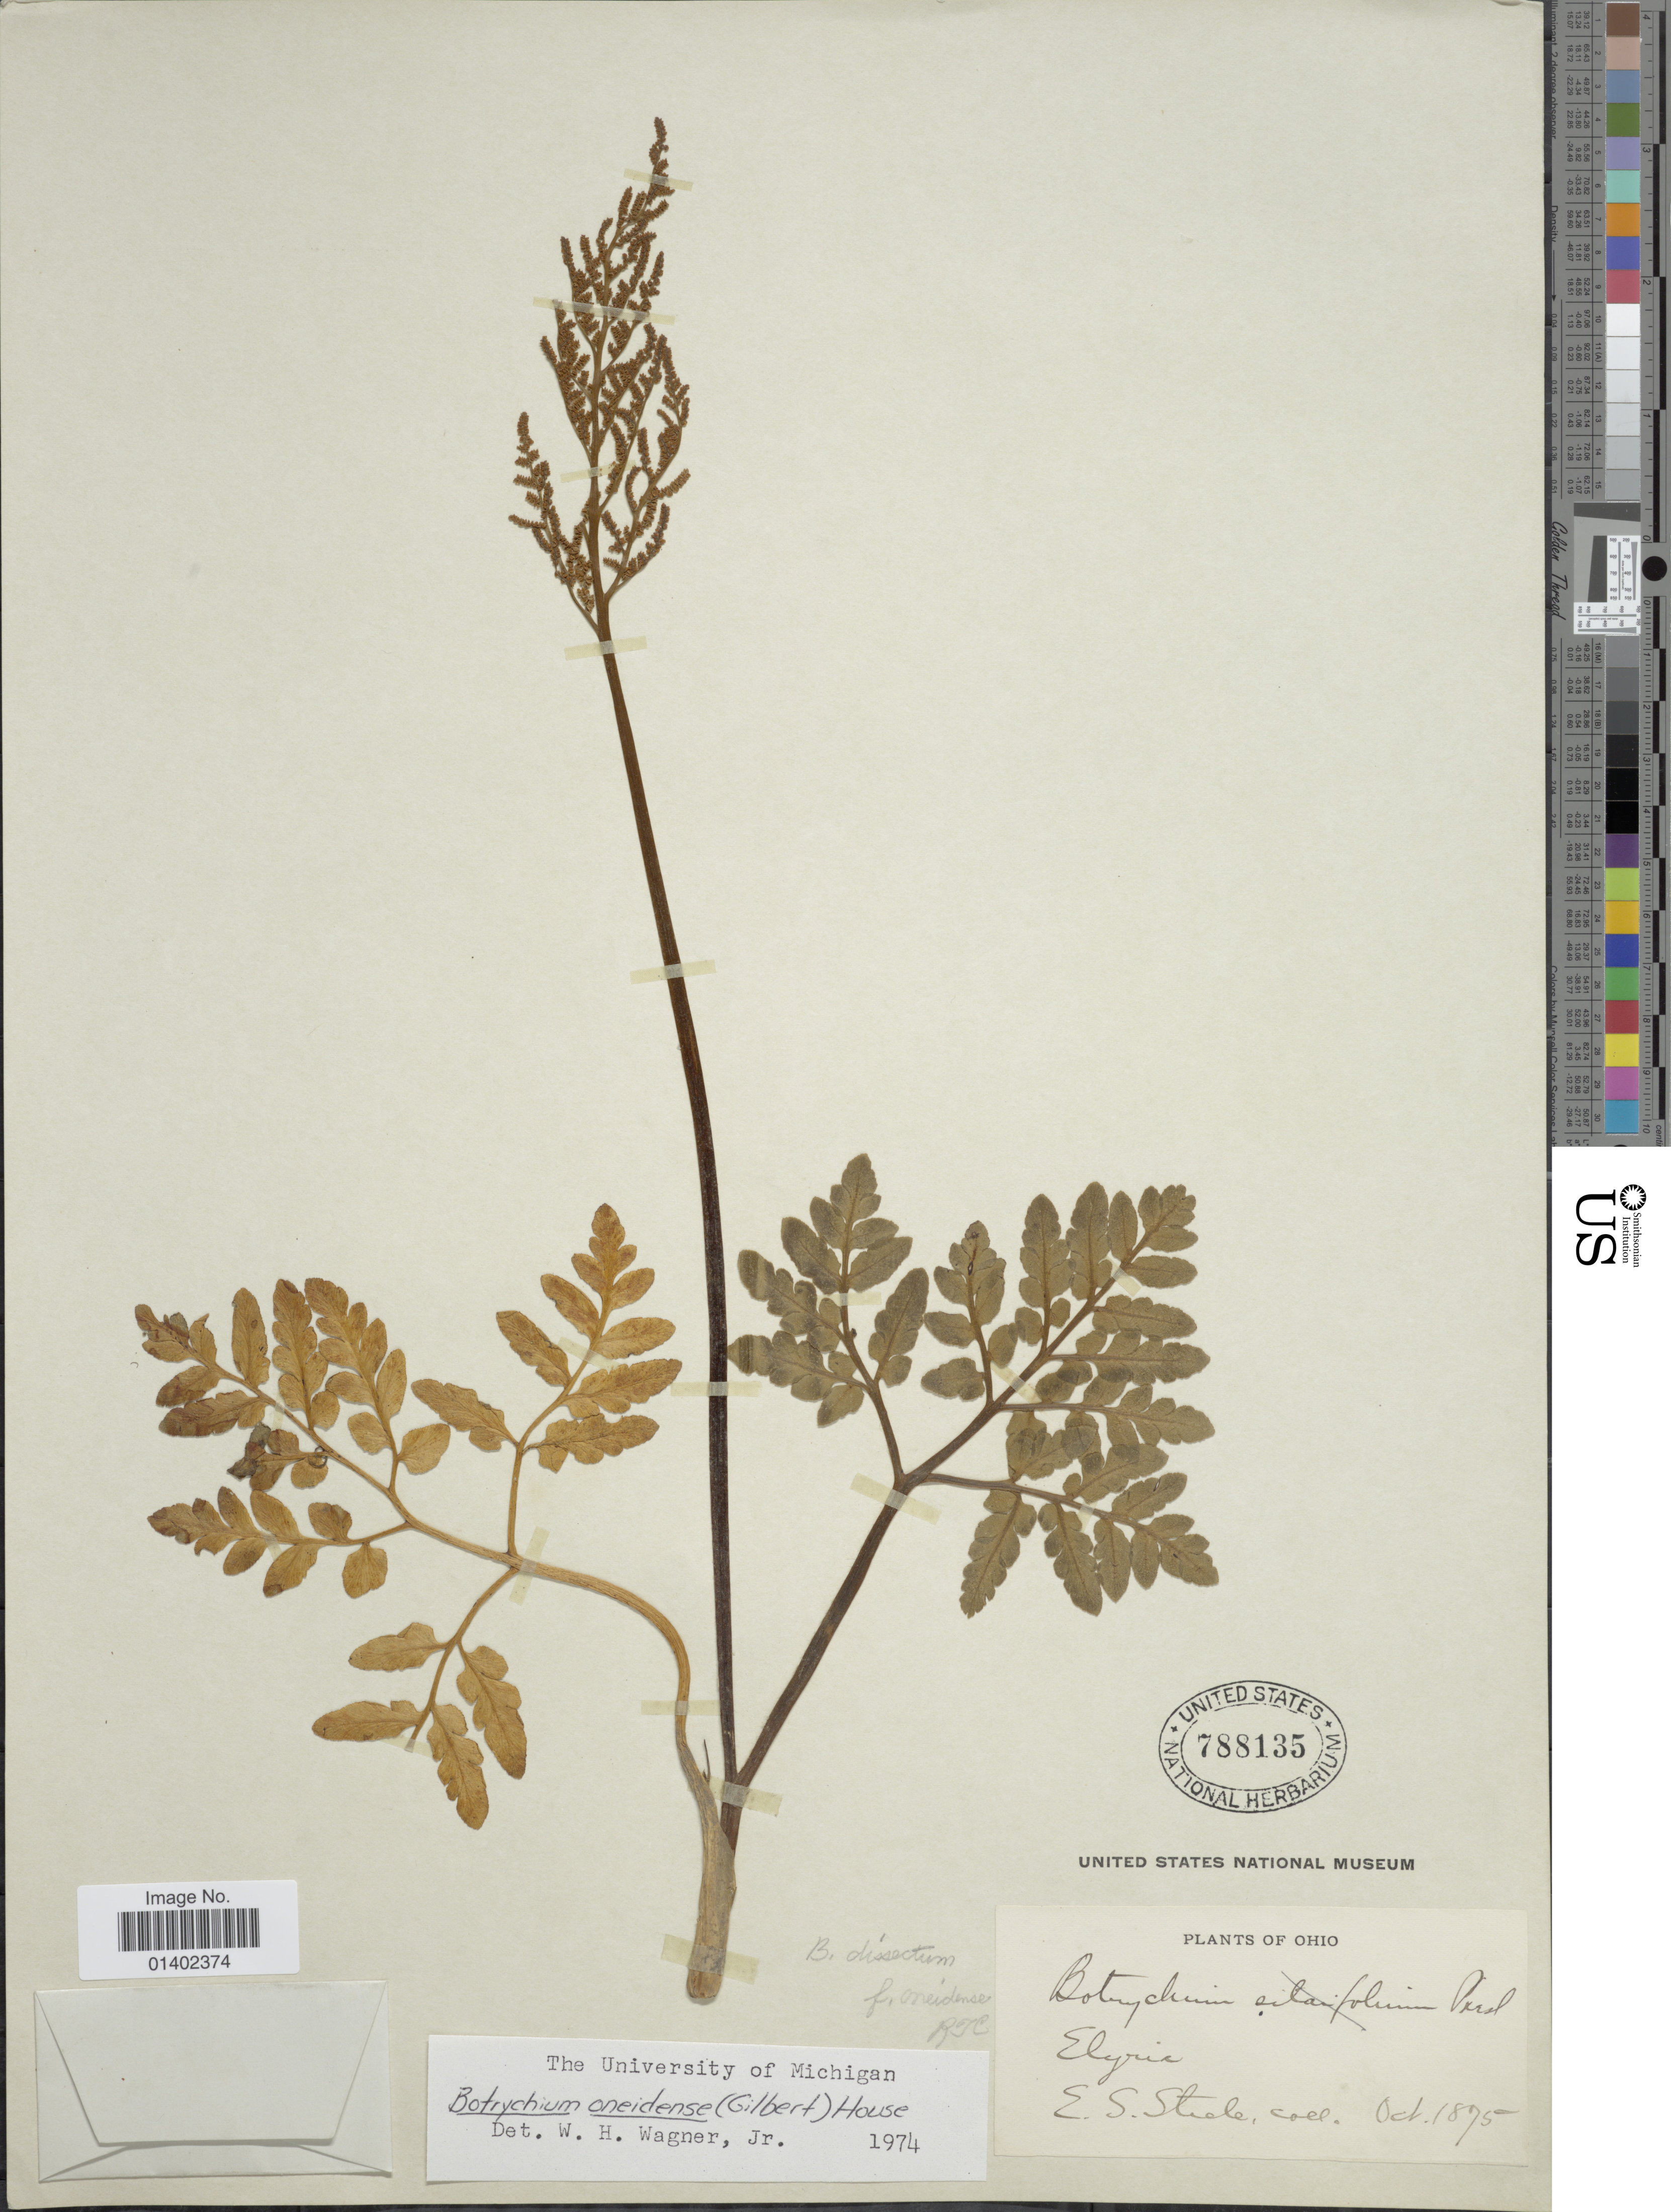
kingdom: Plantae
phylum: Tracheophyta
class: Polypodiopsida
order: Ophioglossales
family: Ophioglossaceae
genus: Botrychium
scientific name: Botrychium oneidense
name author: (Gilbert) House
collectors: E. Steele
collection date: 1875-10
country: United States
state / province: Ohio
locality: Elyria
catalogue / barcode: US 788135